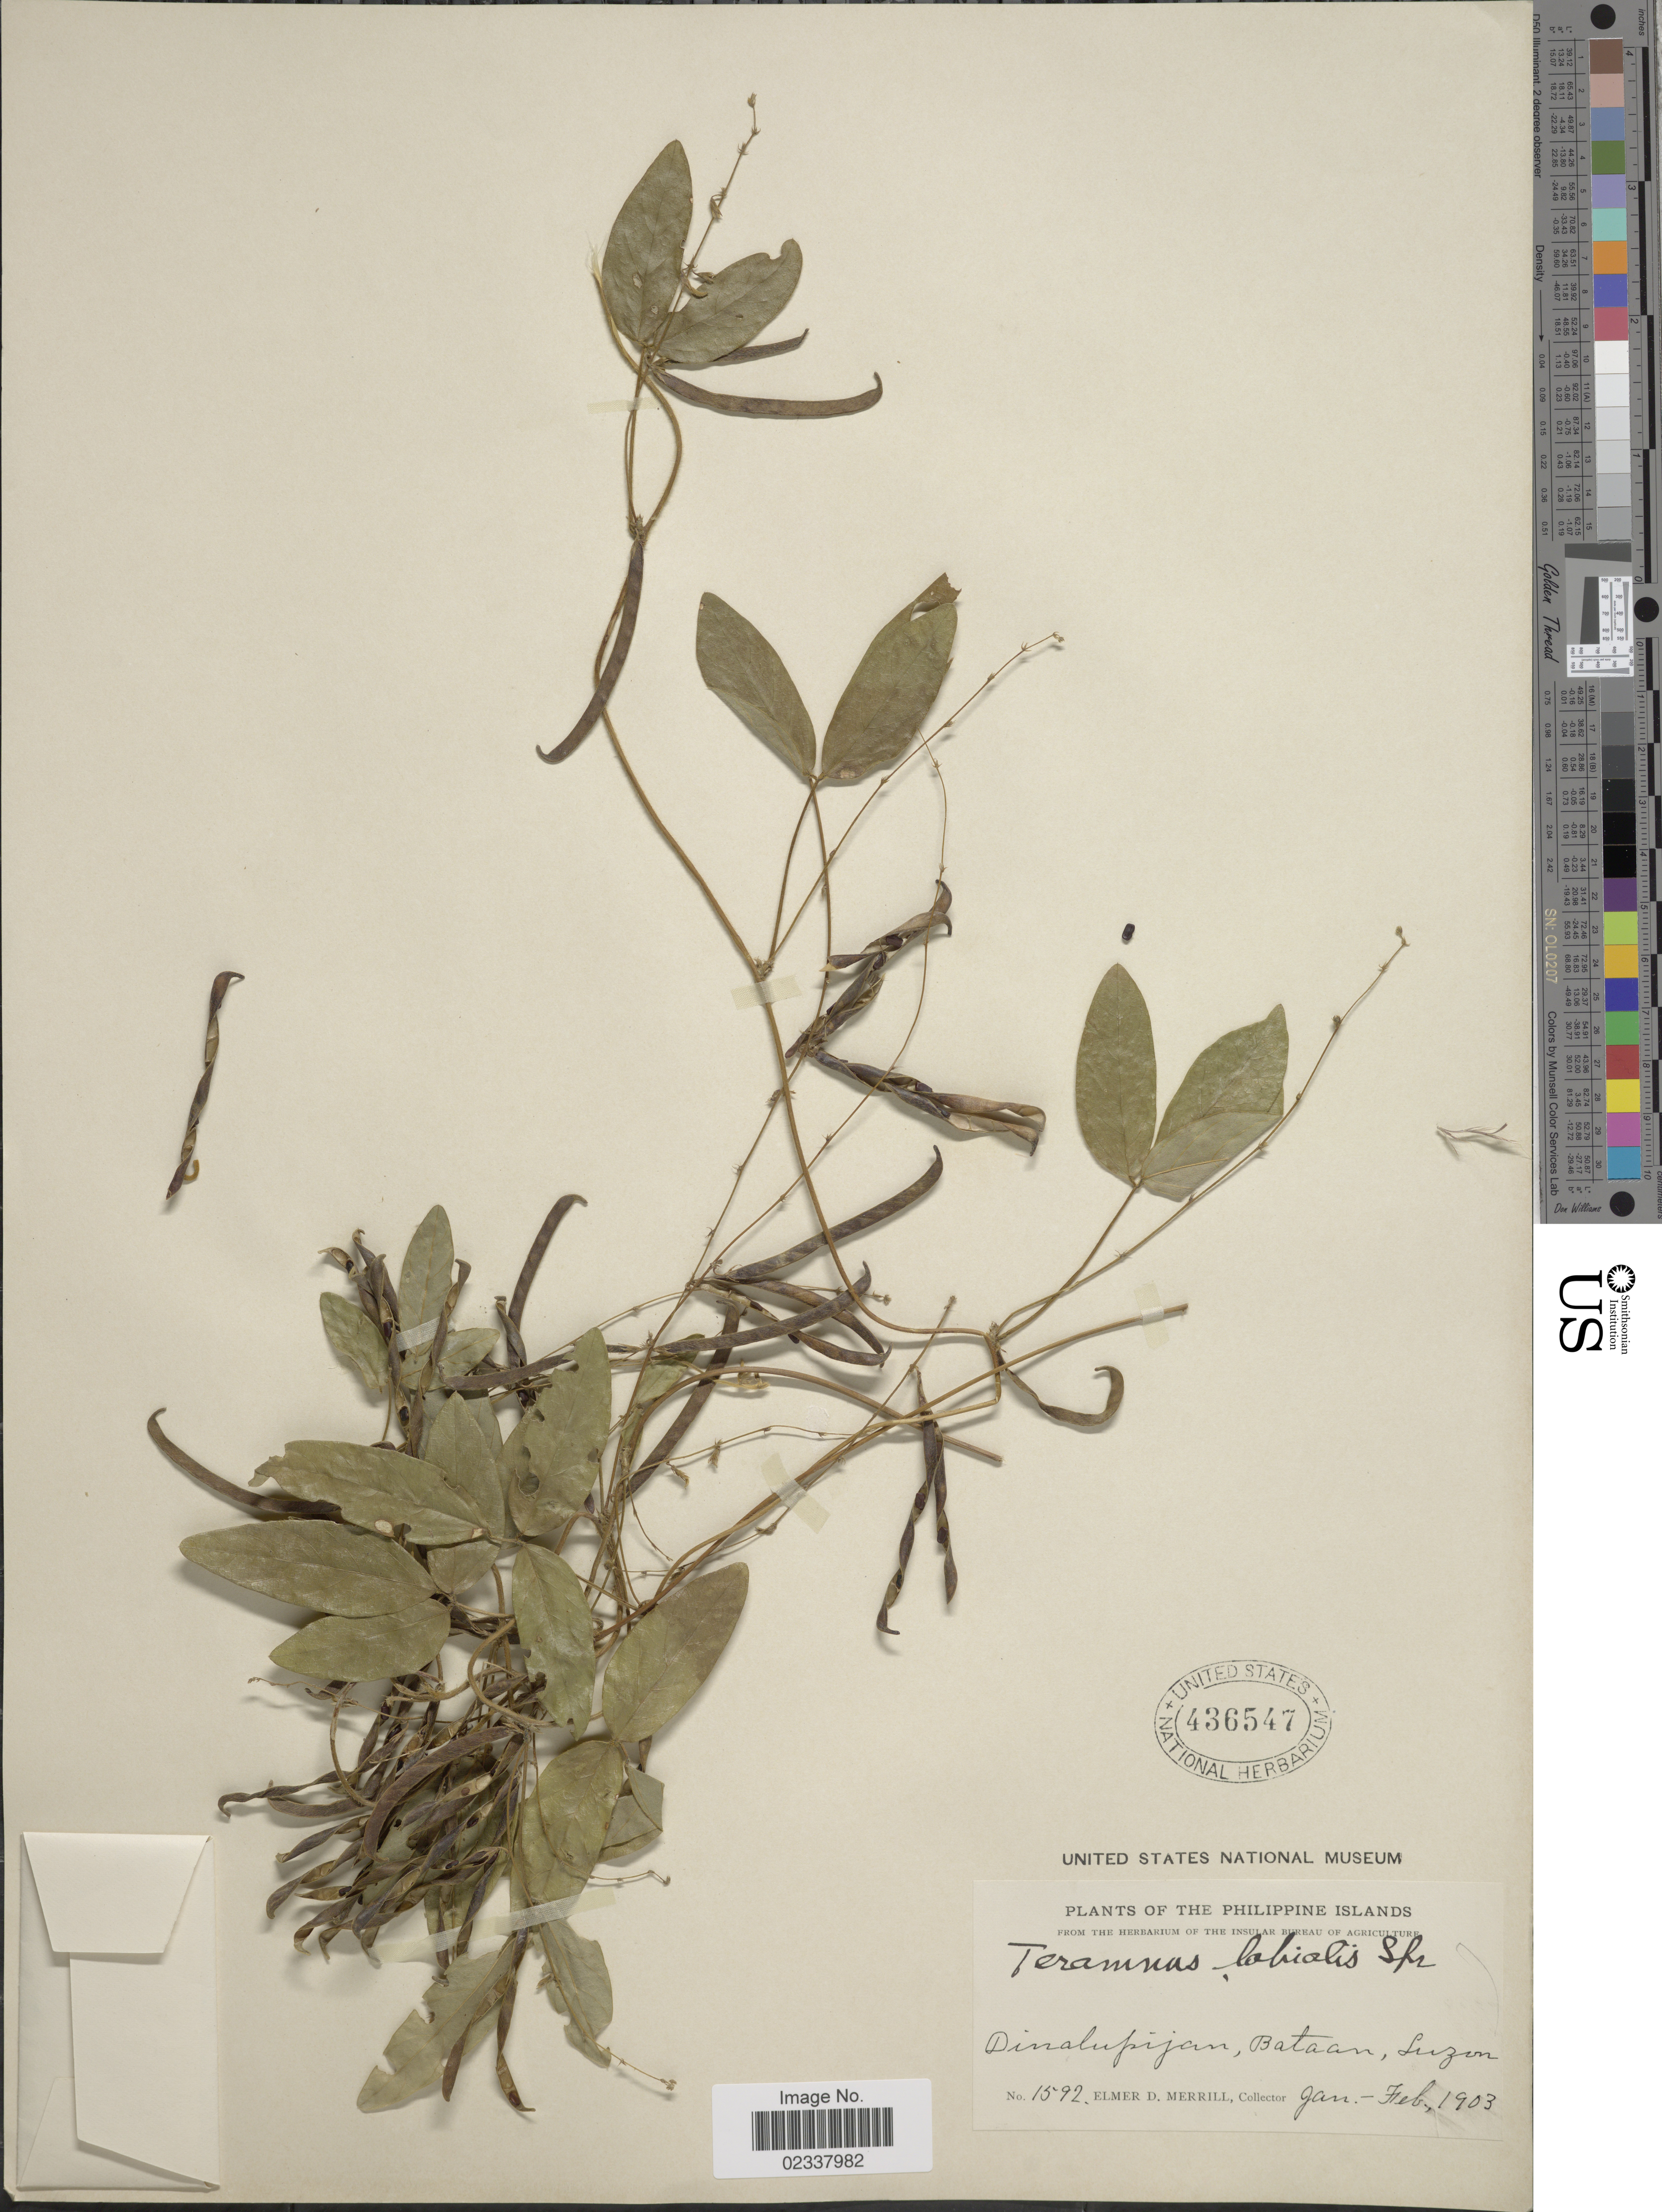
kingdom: Plantae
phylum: Tracheophyta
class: Magnoliopsida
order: Fabales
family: Fabaceae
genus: Teramnus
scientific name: Teramnus labialis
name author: (L. f.) Spreng.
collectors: E. D. Merrill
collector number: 1592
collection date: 1903-01/1903-02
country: Philippines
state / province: Cagayan Valley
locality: Dinalupijan, Bataan, Luzon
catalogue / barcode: US 436547